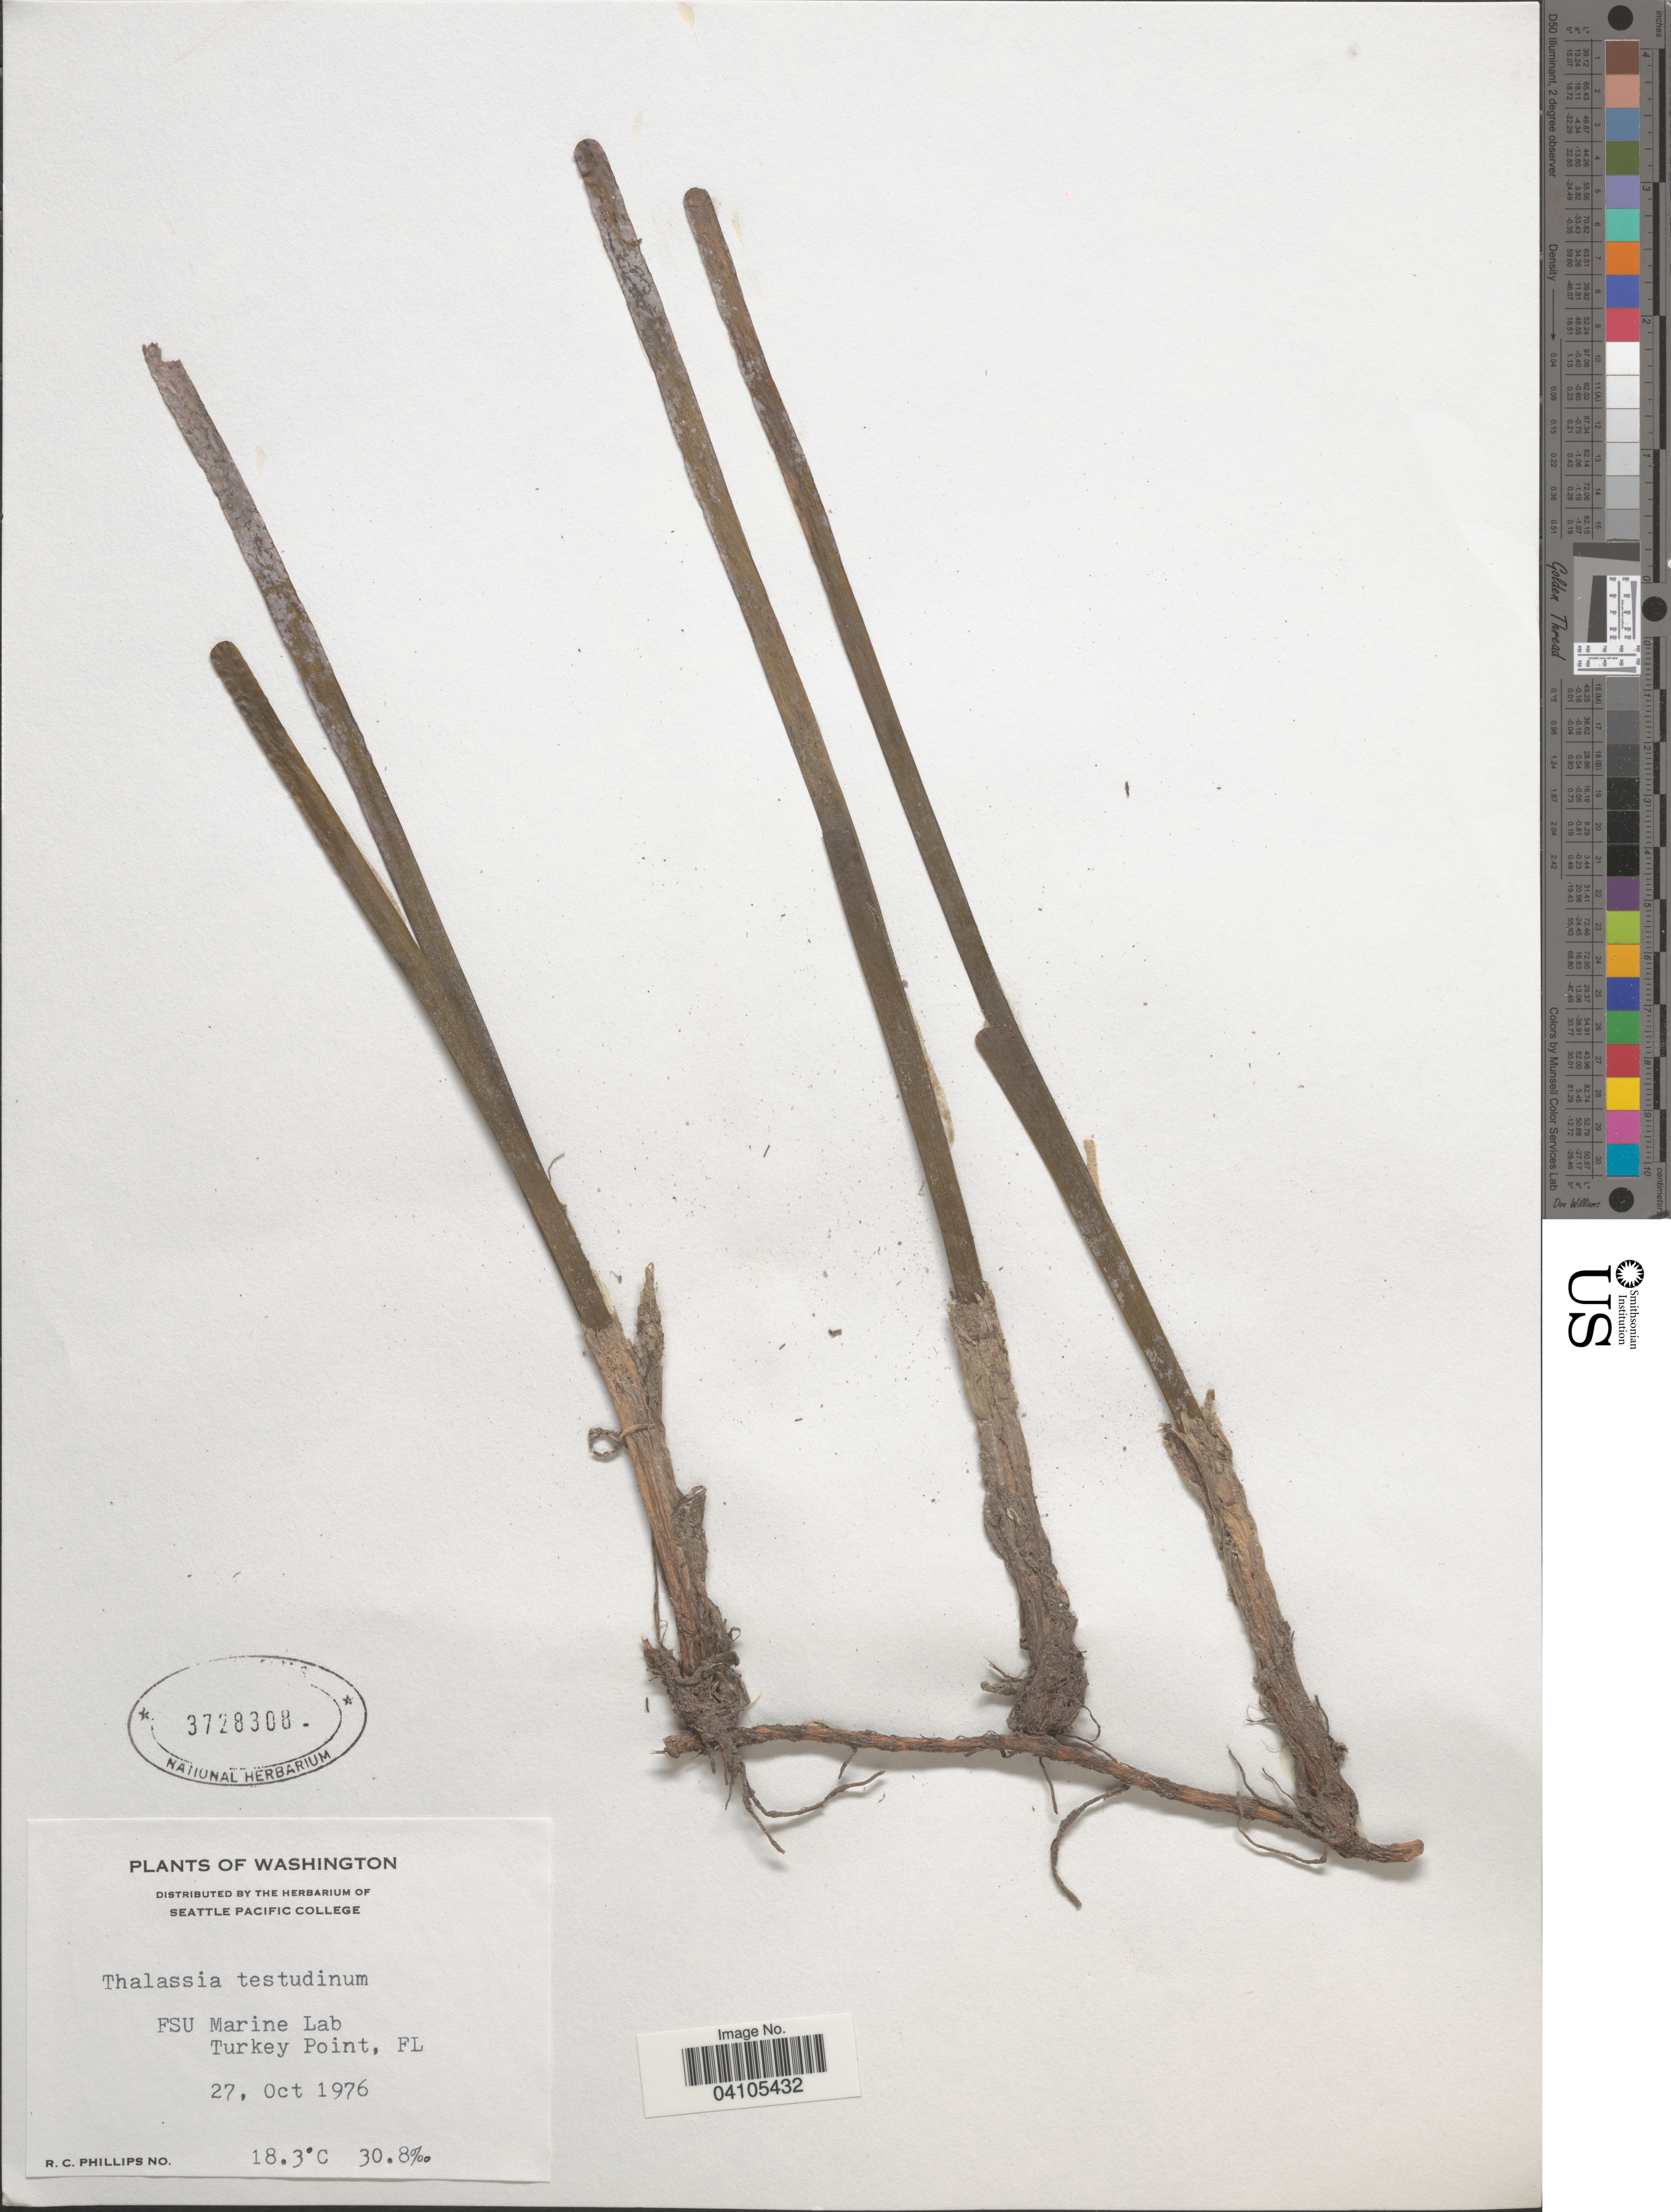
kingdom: Plantae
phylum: Tracheophyta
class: Liliopsida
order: Alismatales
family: Hydrocharitaceae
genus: Thalassia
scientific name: Thalassia testudinum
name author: Banks & Sol. ex K.D. Koenig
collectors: R. C. Phillips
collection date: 1976-10-27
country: United States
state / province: Florida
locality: FSU Marine Lab. Turkey Point.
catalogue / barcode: US 3728308